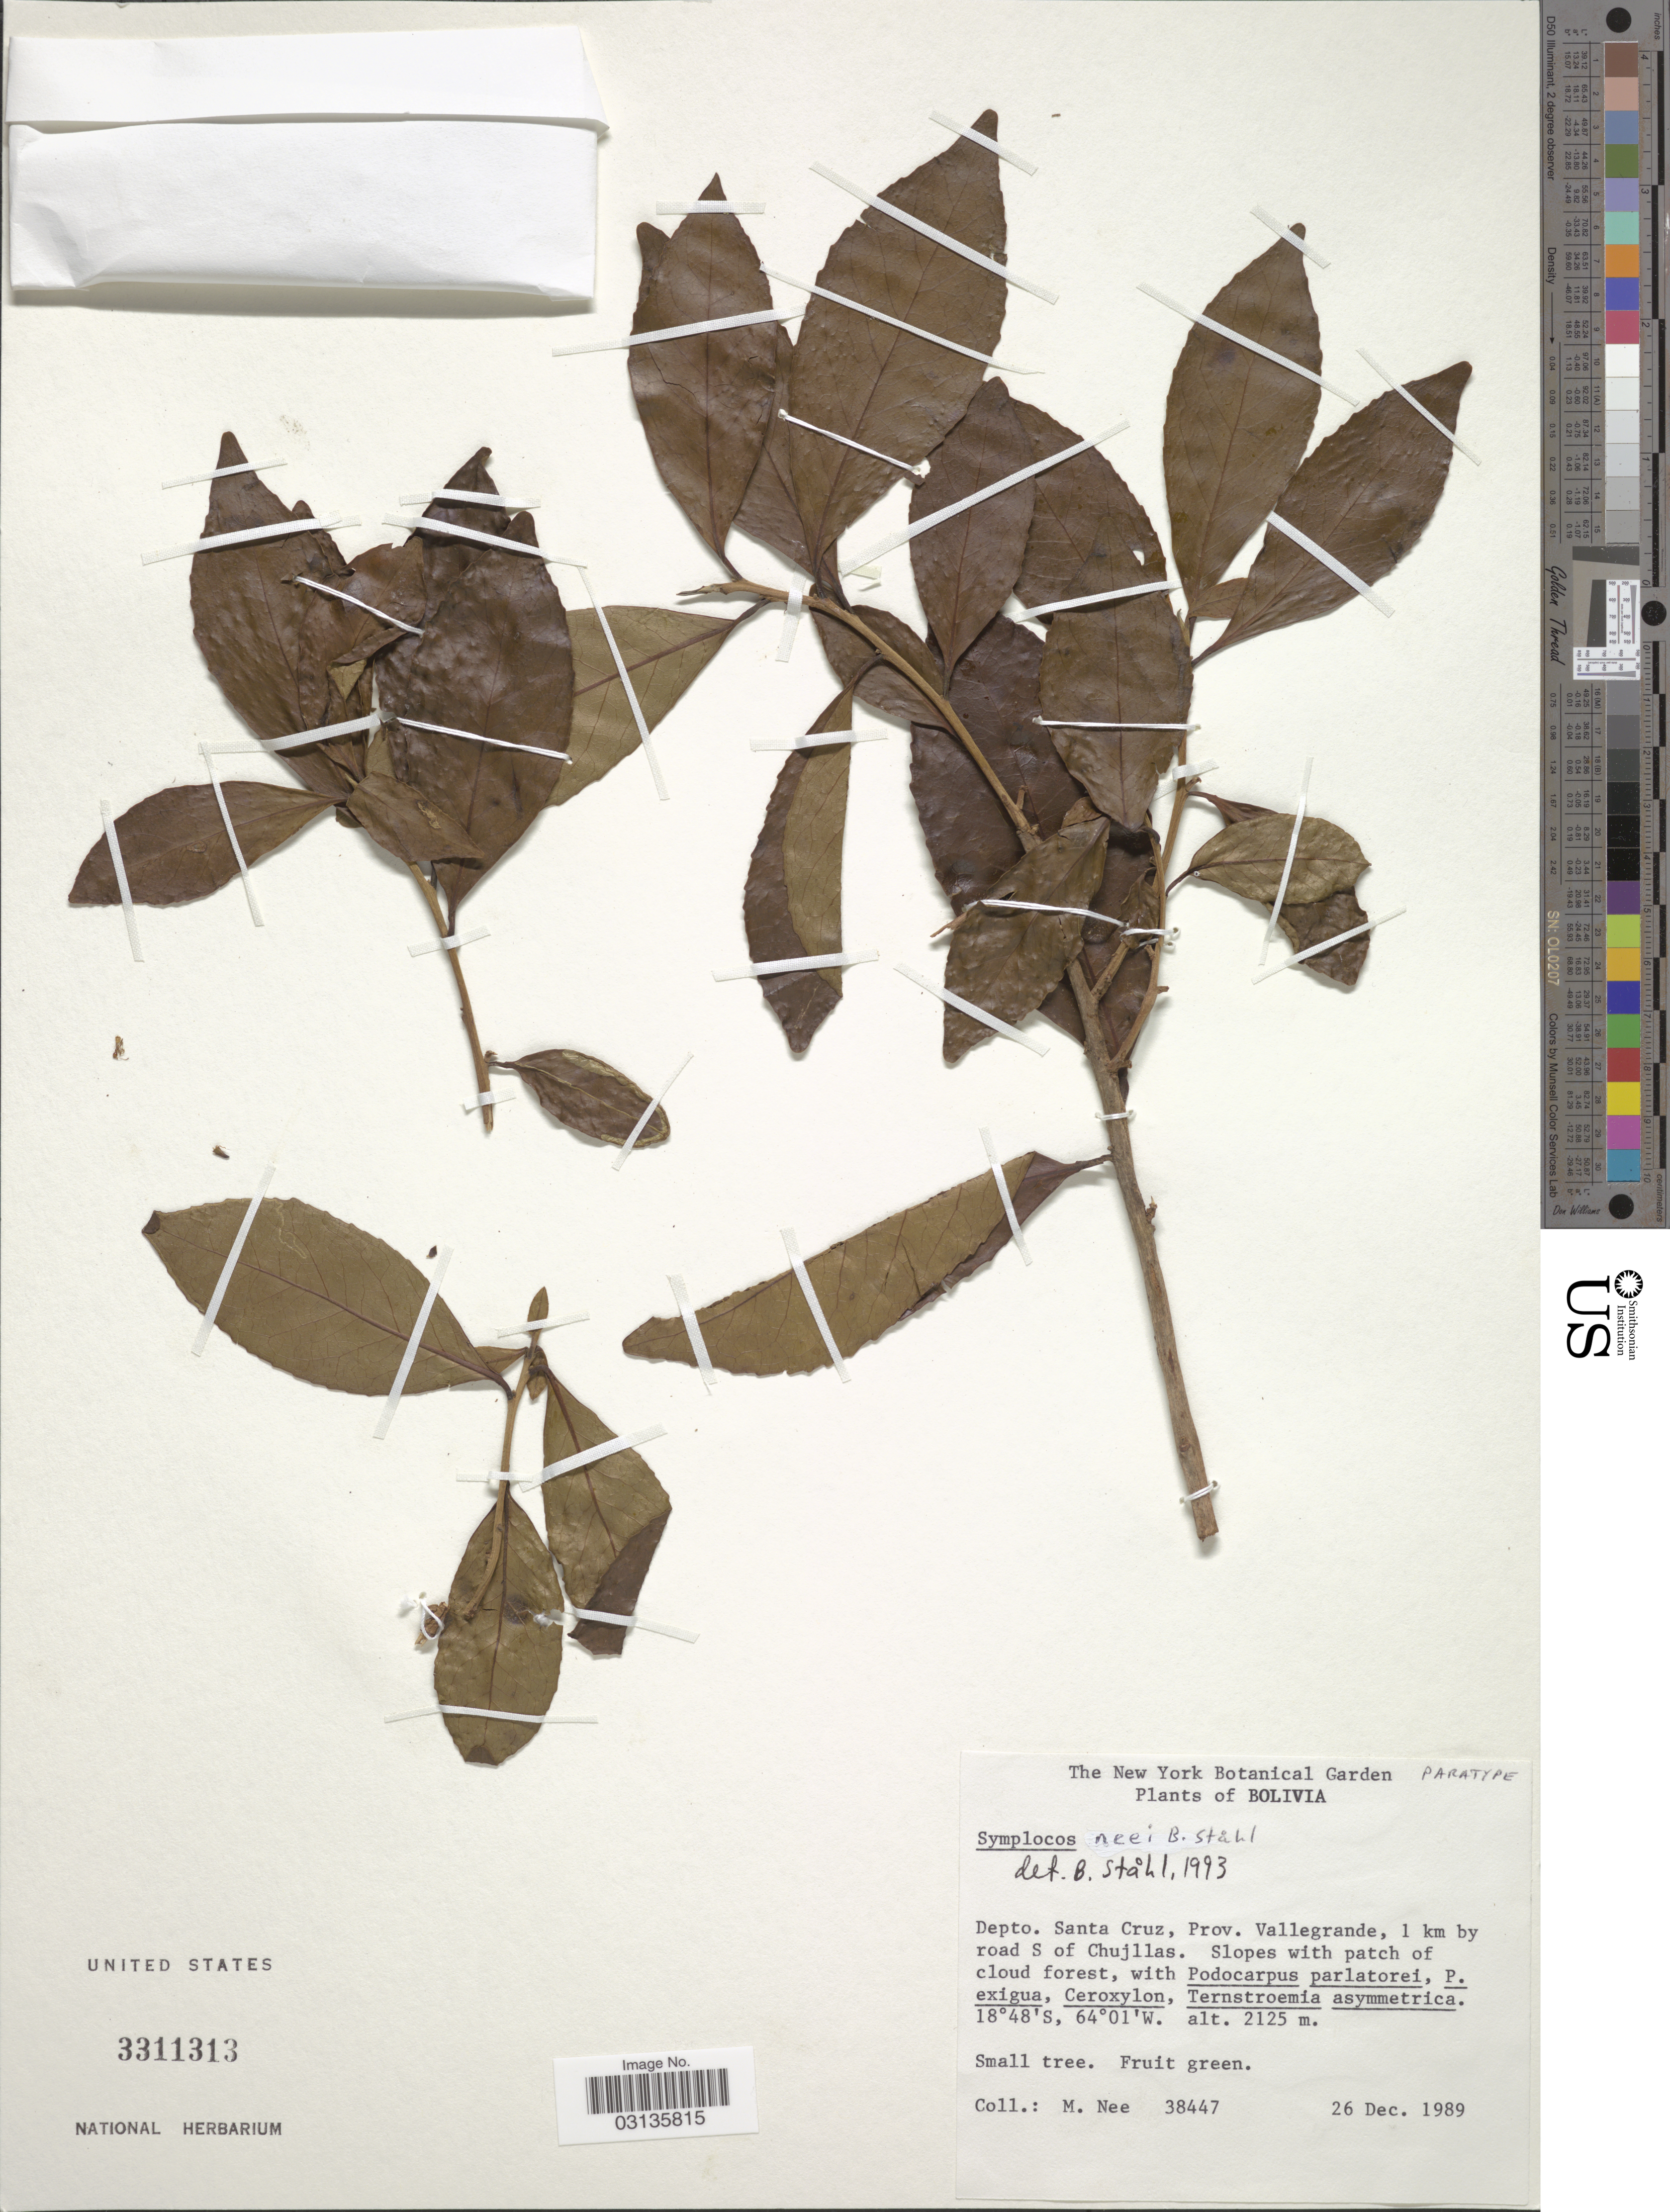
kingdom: Plantae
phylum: Tracheophyta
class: Magnoliopsida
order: Ericales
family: Symplocaceae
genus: Symplocos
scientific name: Symplocos neei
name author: B. Ståhl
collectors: M. Nee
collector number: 38447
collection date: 1989-12-26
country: Bolivia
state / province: Santa Cruz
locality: Depto. Santa Cruz, Prov. Vallegrande, 1 km by road S of Chujllas.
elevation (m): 2125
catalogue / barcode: US 3311313